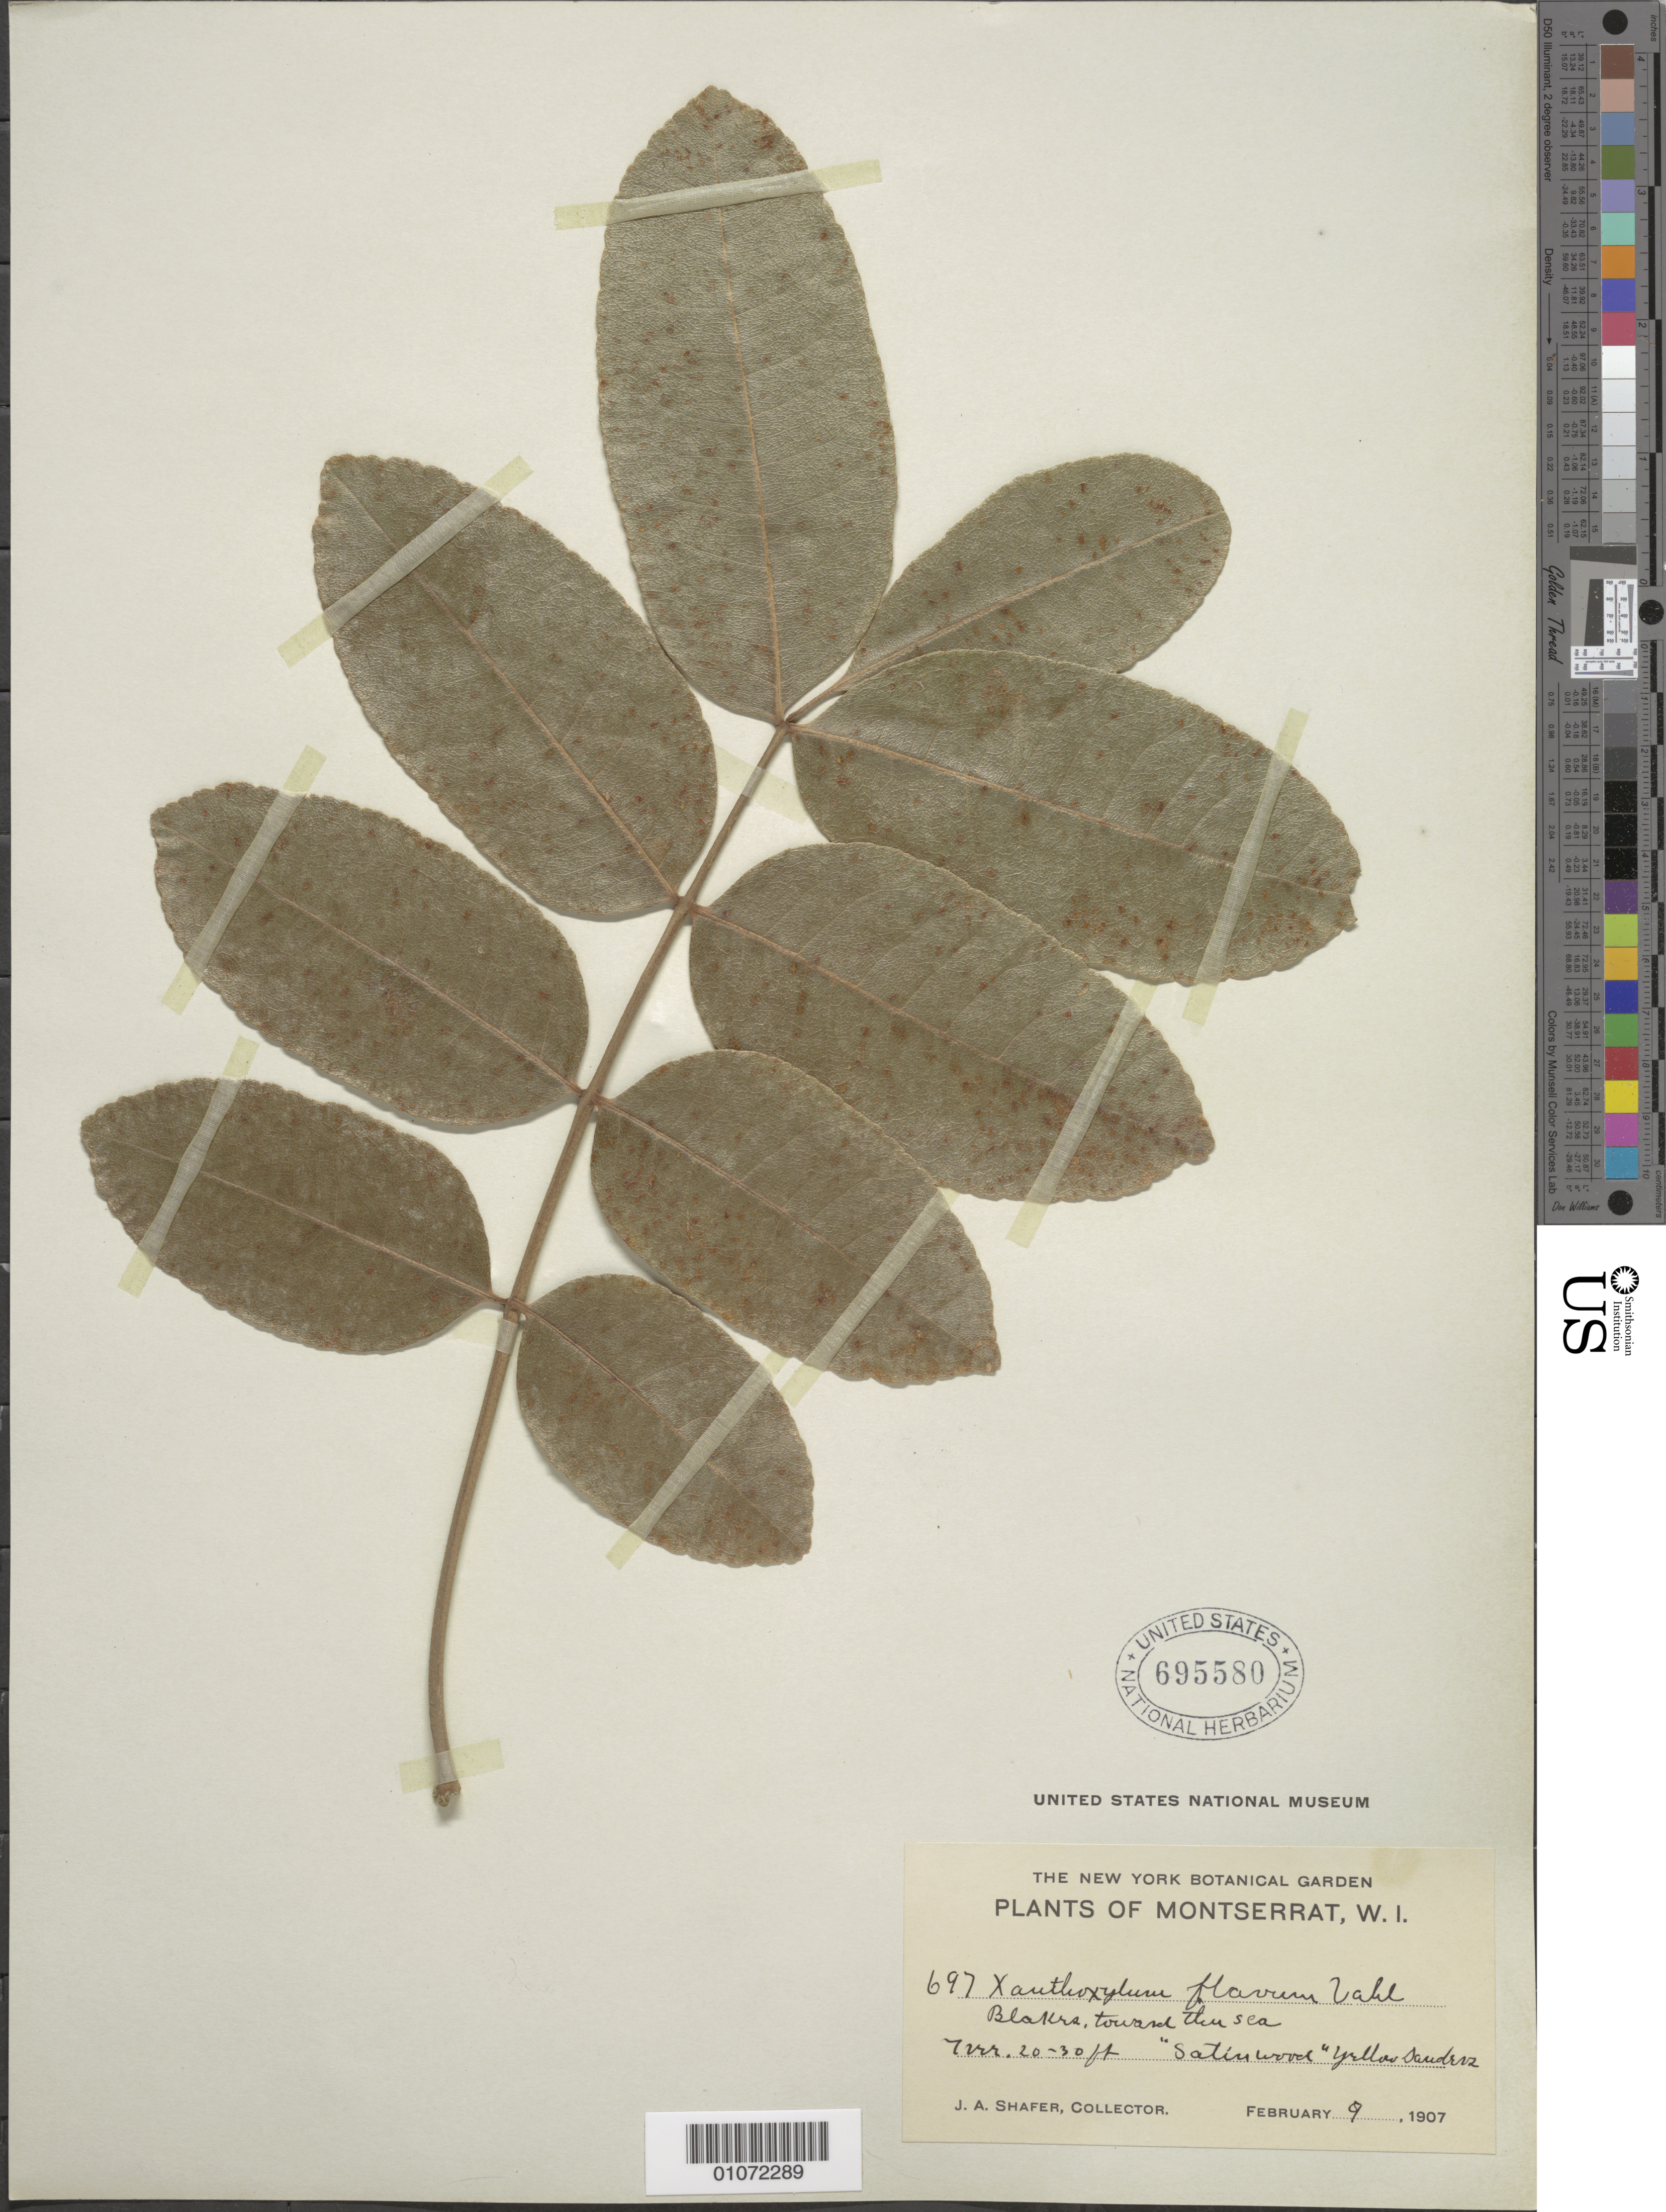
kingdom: Plantae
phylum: Tracheophyta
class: Magnoliopsida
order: Sapindales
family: Rutaceae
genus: Zanthoxylum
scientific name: Zanthoxylum flavum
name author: Vahl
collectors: J. A. Shafer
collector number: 697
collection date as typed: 09 Feb 1907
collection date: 1907-02-09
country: Montserrat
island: Montserrat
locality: Blakrs, toward the sea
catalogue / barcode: US 695580